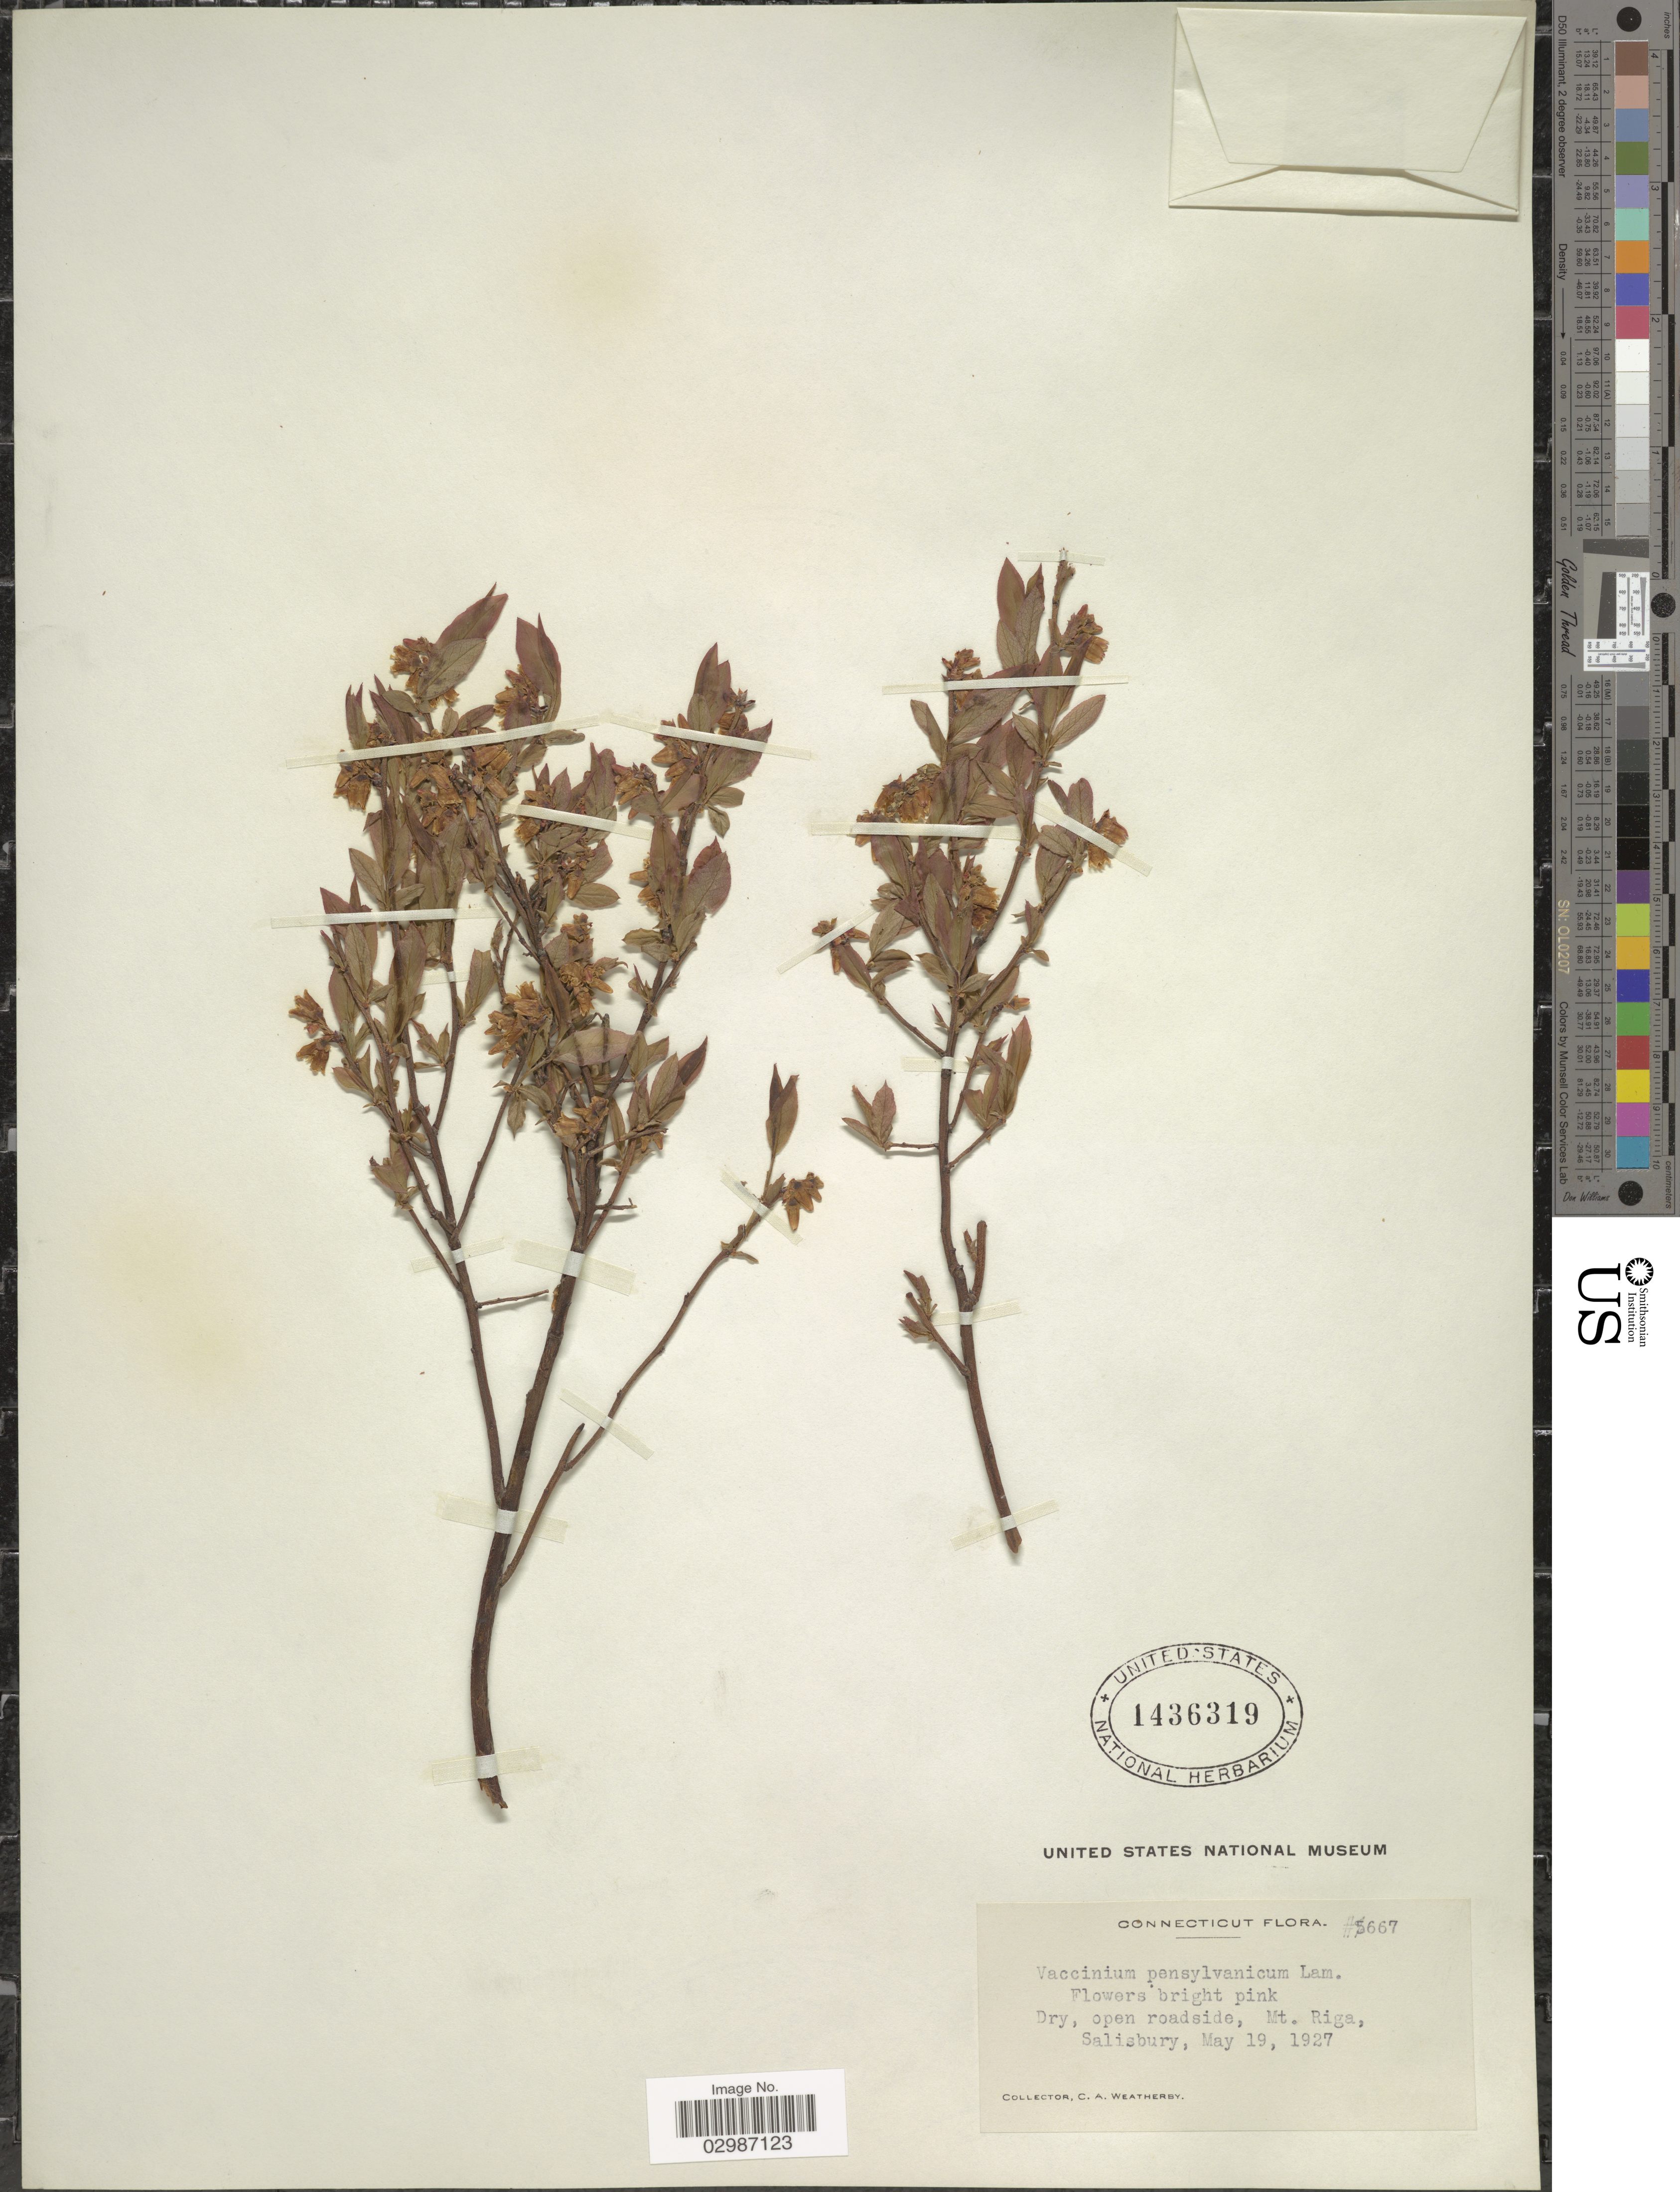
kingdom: Plantae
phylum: Tracheophyta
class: Magnoliopsida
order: Ericales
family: Ericaceae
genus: Vaccinium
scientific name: Vaccinium angustifolium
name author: Aiton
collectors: C. A. Weatherby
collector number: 5667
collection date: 1927-05-19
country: United States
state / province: Connecticut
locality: Dry, open roadside, Mt.Riga, Salisbury.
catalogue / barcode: US 1436319